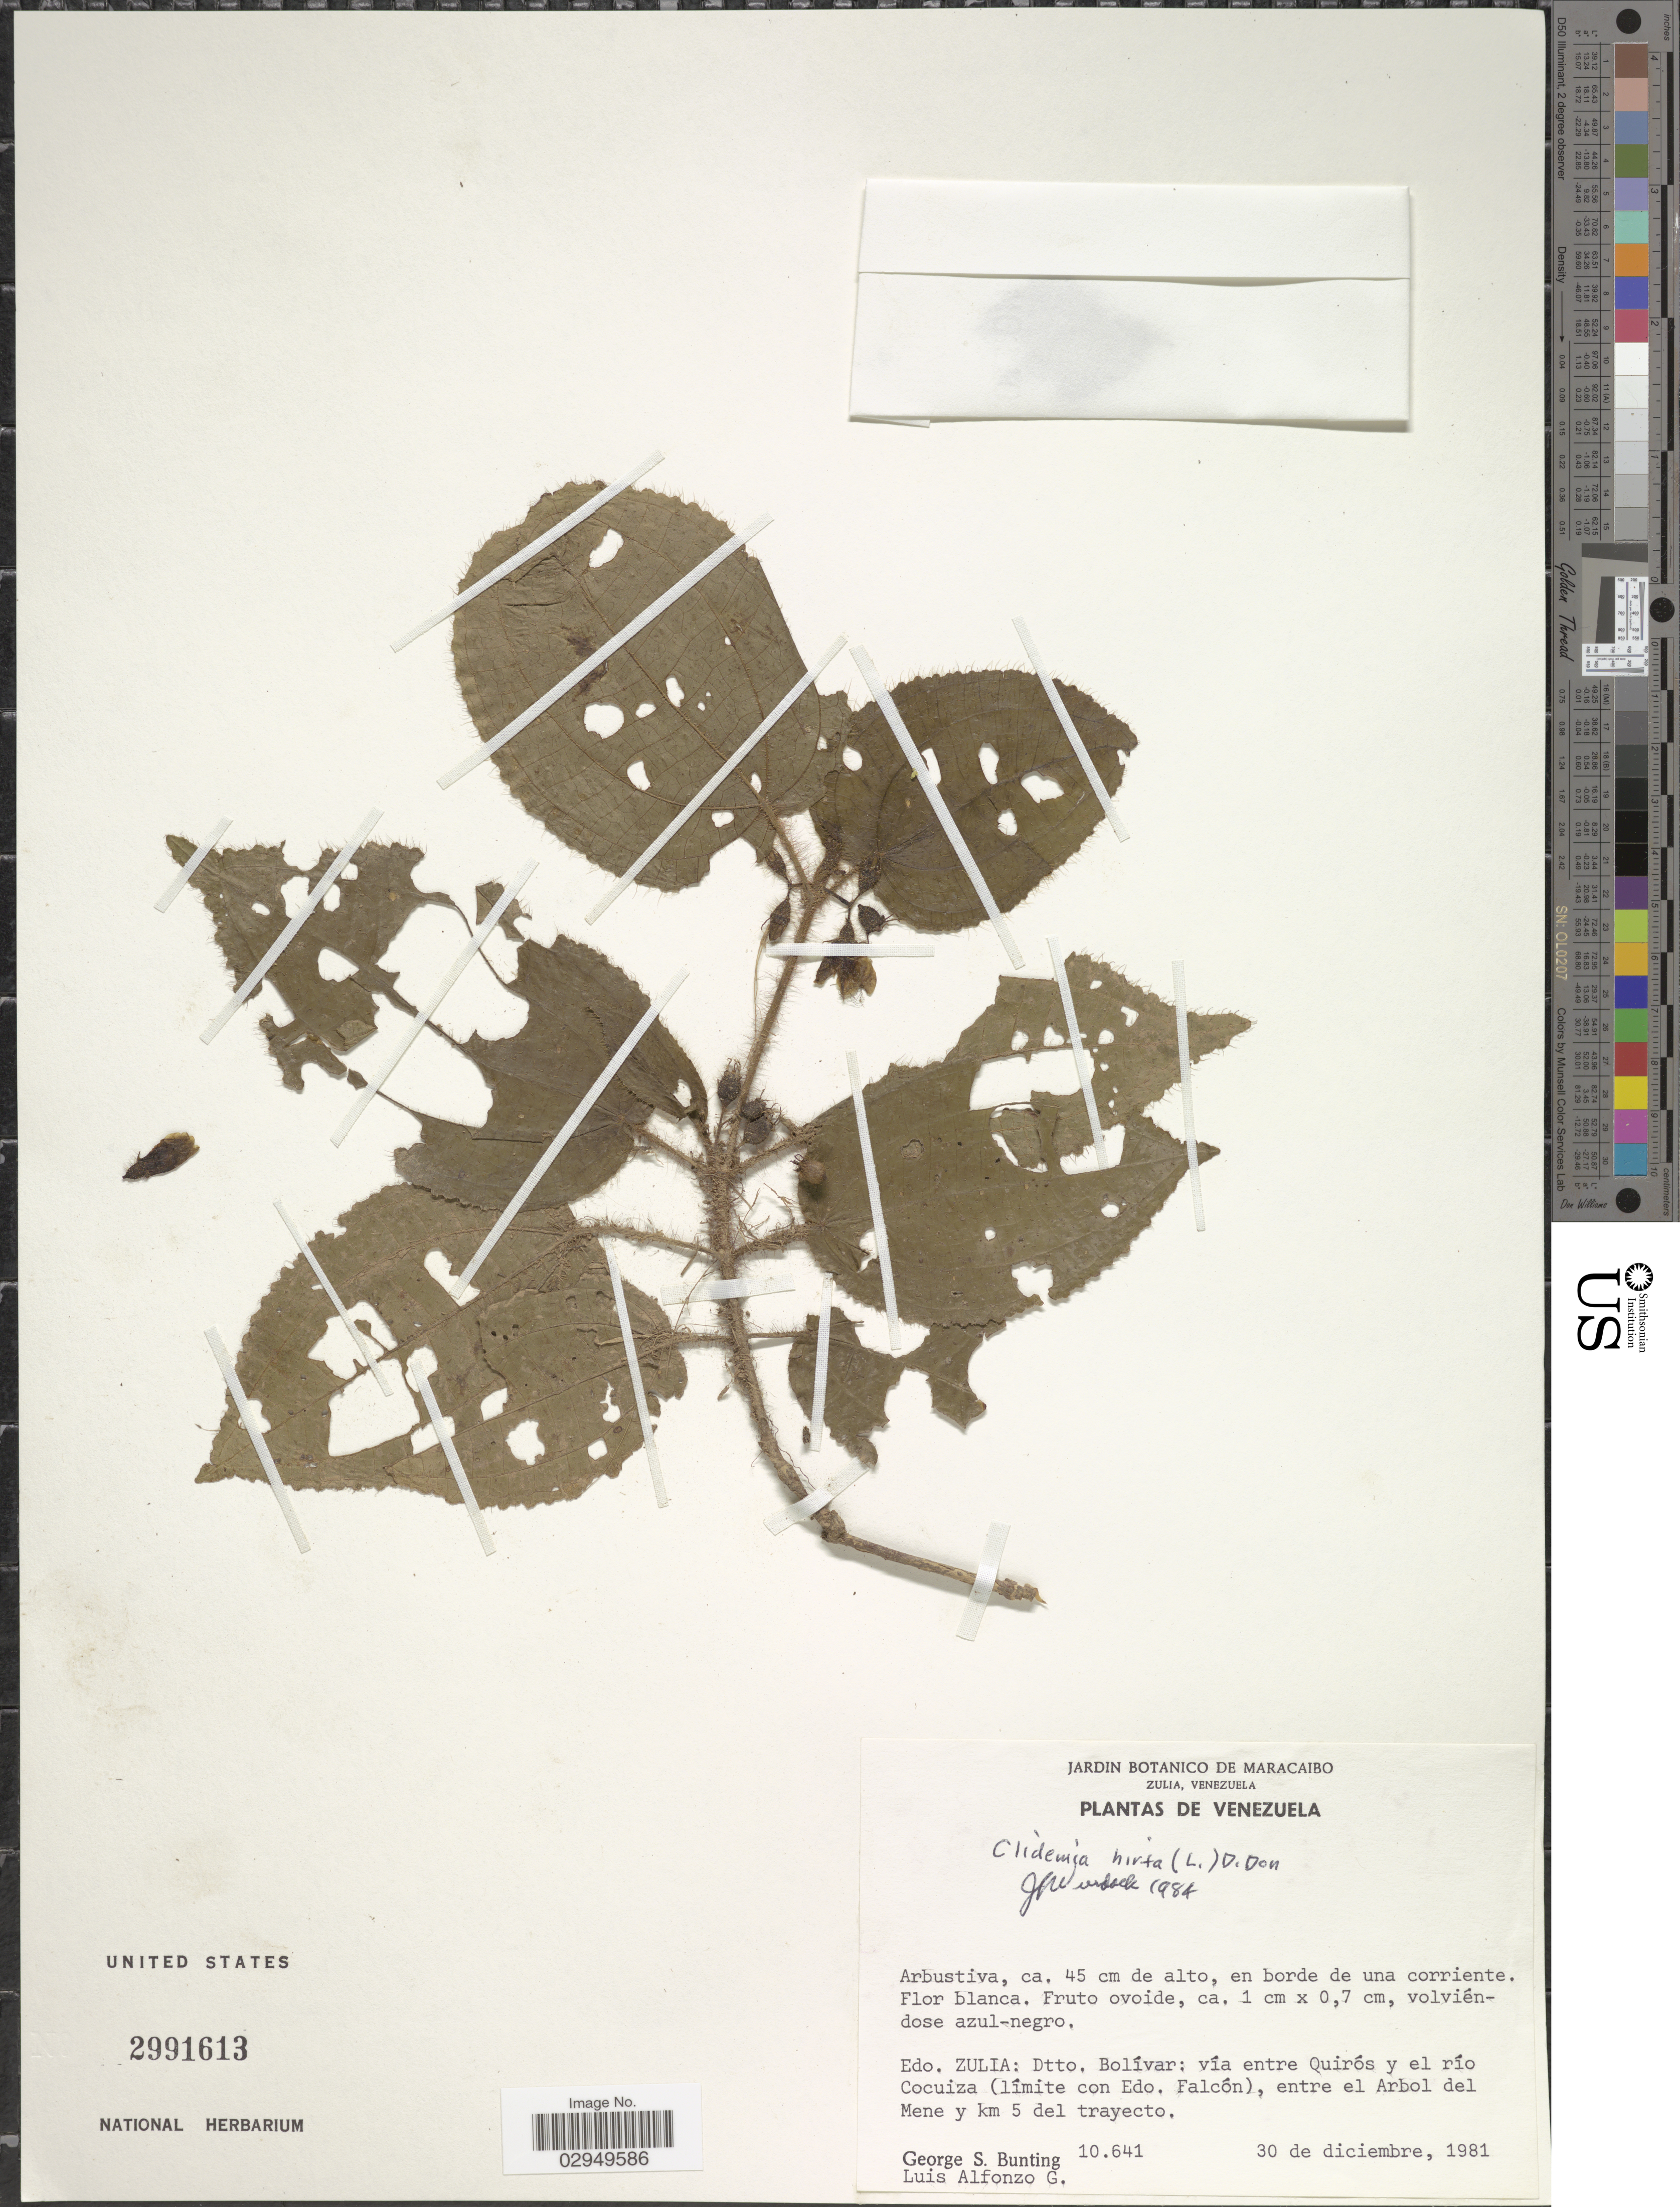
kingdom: Plantae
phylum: Tracheophyta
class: Magnoliopsida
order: Myrtales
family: Melastomataceae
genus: Clidemia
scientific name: Clidemia hirta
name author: (L.) D. Don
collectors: G. S. Bunting & L. Alfonzo G.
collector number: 10641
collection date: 1981-12-30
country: Venezuela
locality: Edo. Zulia: Dtto. Bolívar: vía entre Quirós y el río Cocuiza (límite con Edo. Falcon), entre el Arbol del Mene y km 5 del trayecto.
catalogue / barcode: US 2991613